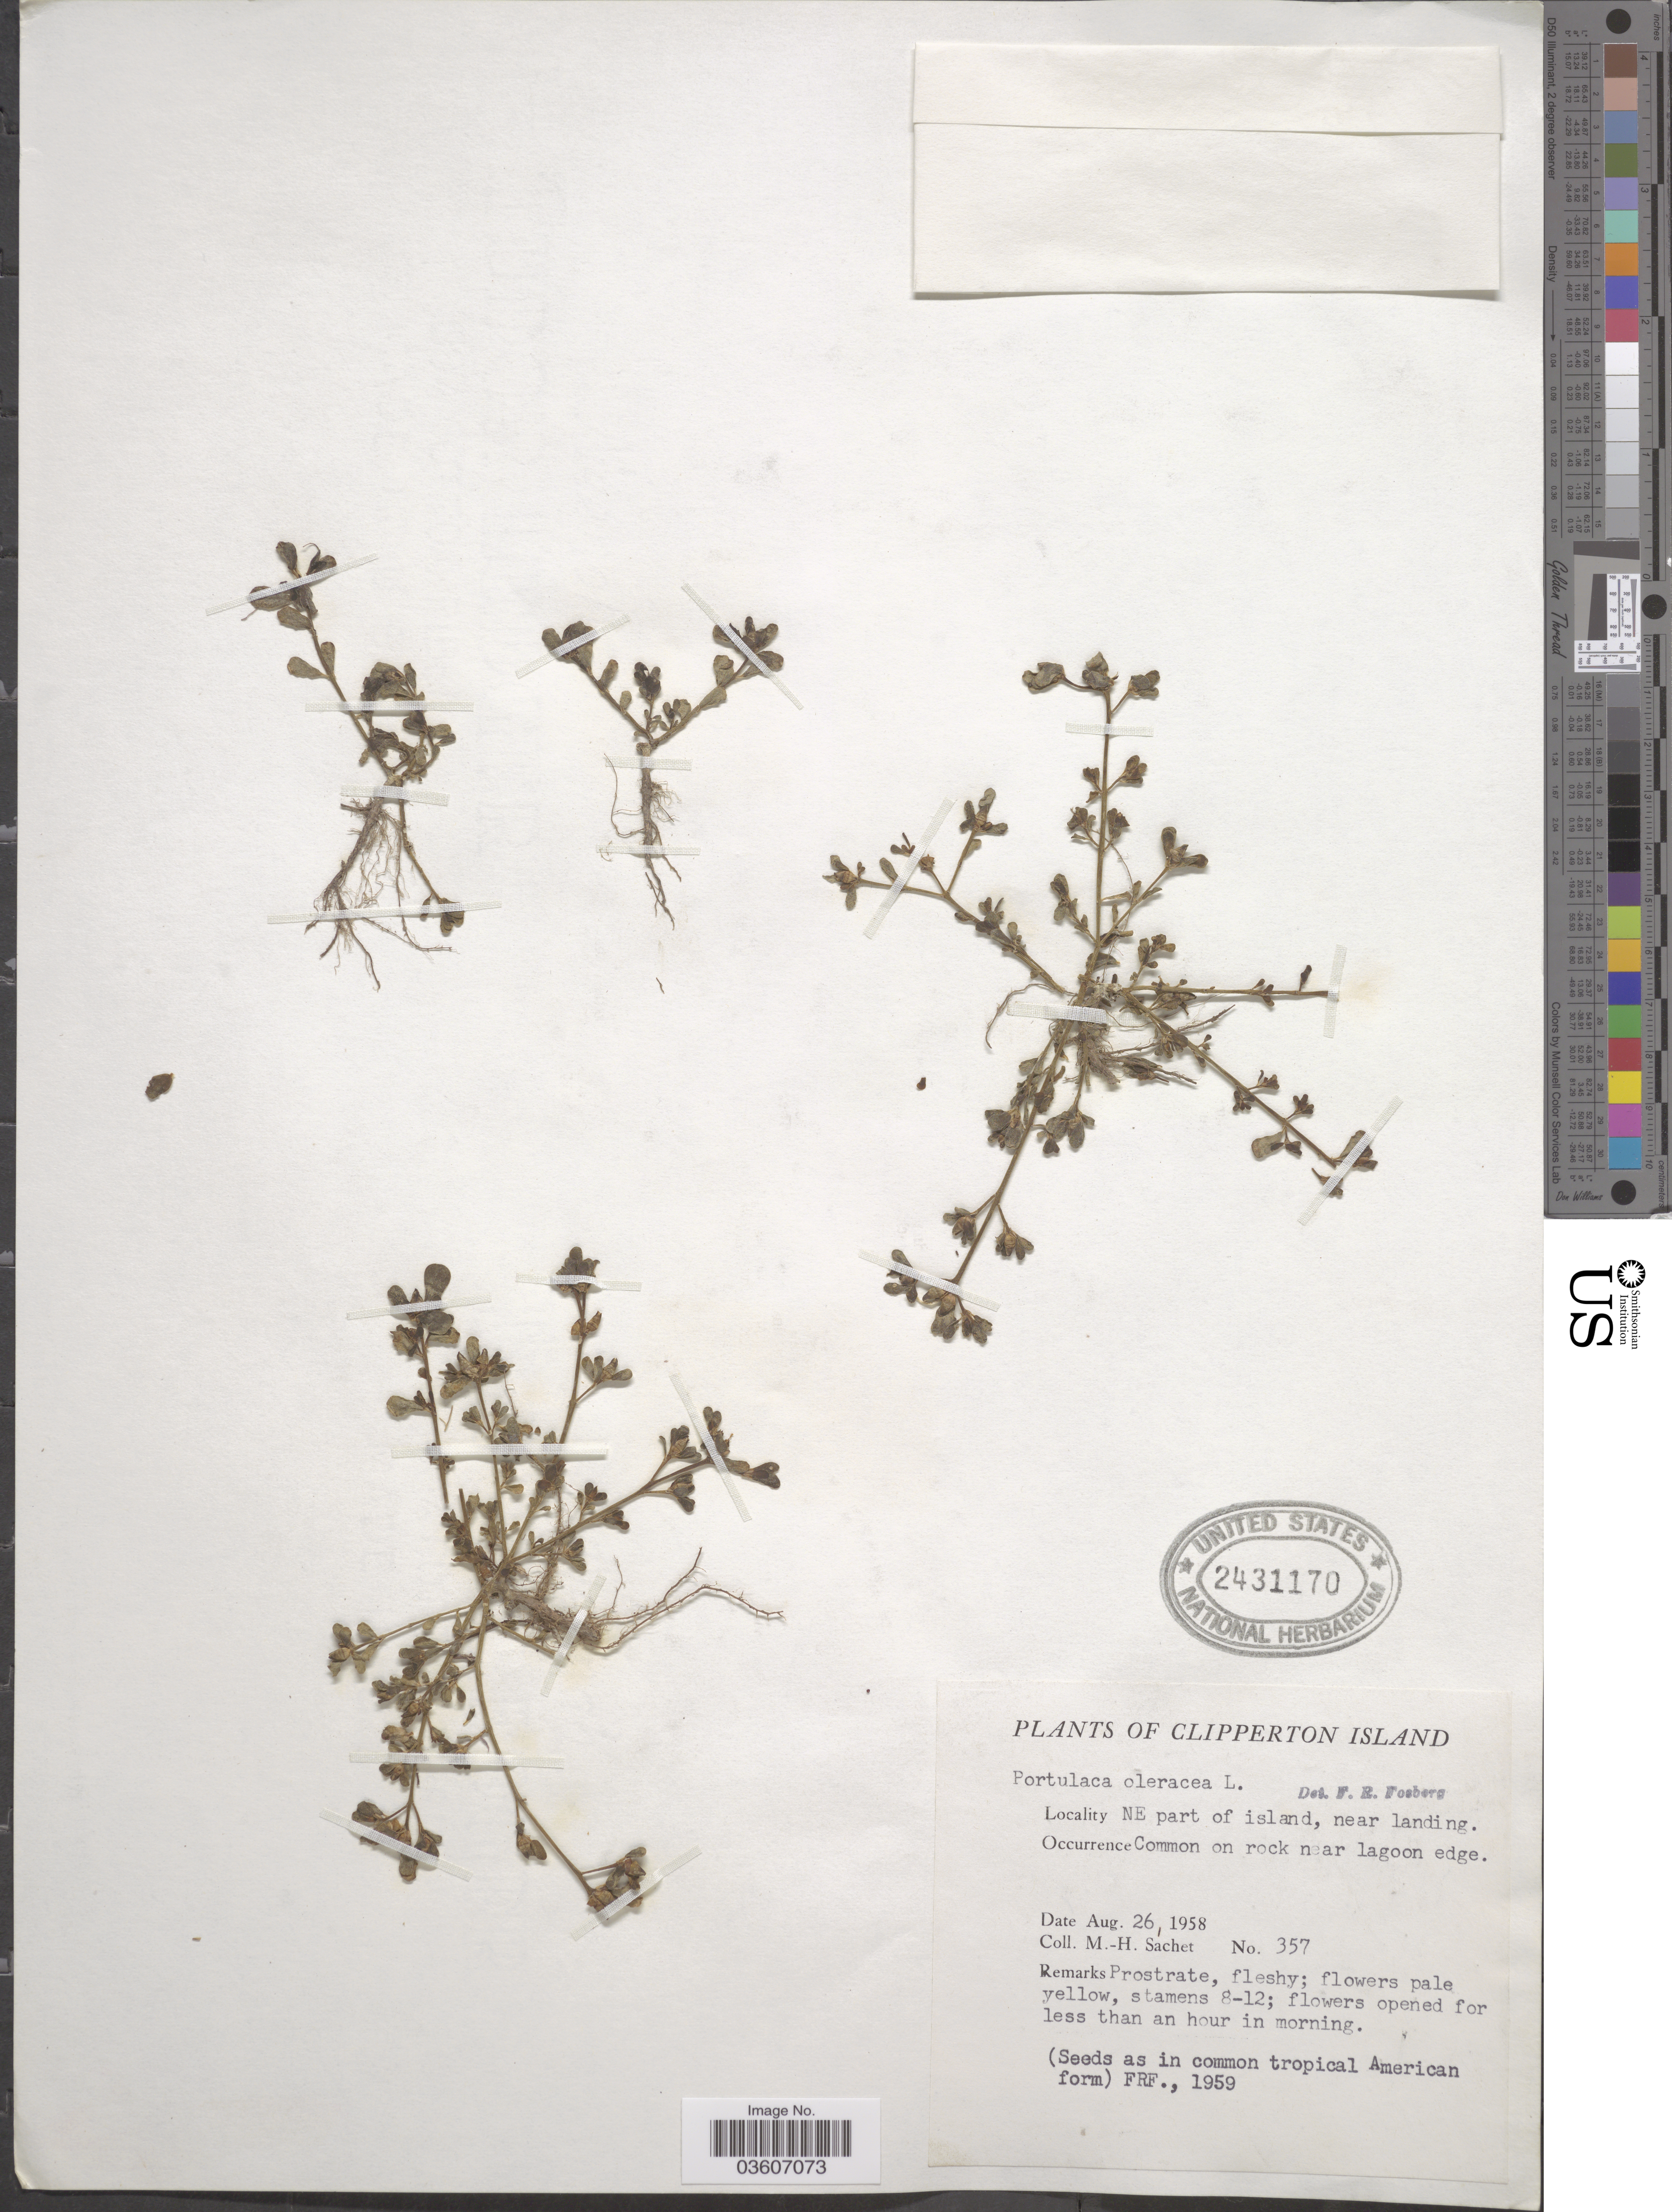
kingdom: Plantae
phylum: Tracheophyta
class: Magnoliopsida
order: Caryophyllales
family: Portulacaceae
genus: Portulaca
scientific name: Portulaca oleracea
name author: L.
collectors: M.-H. Sachet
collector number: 357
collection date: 1958-08-26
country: Central Am. Pac. Islands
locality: Clipperton Island. NE part of island, near landing.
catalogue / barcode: US 2431170